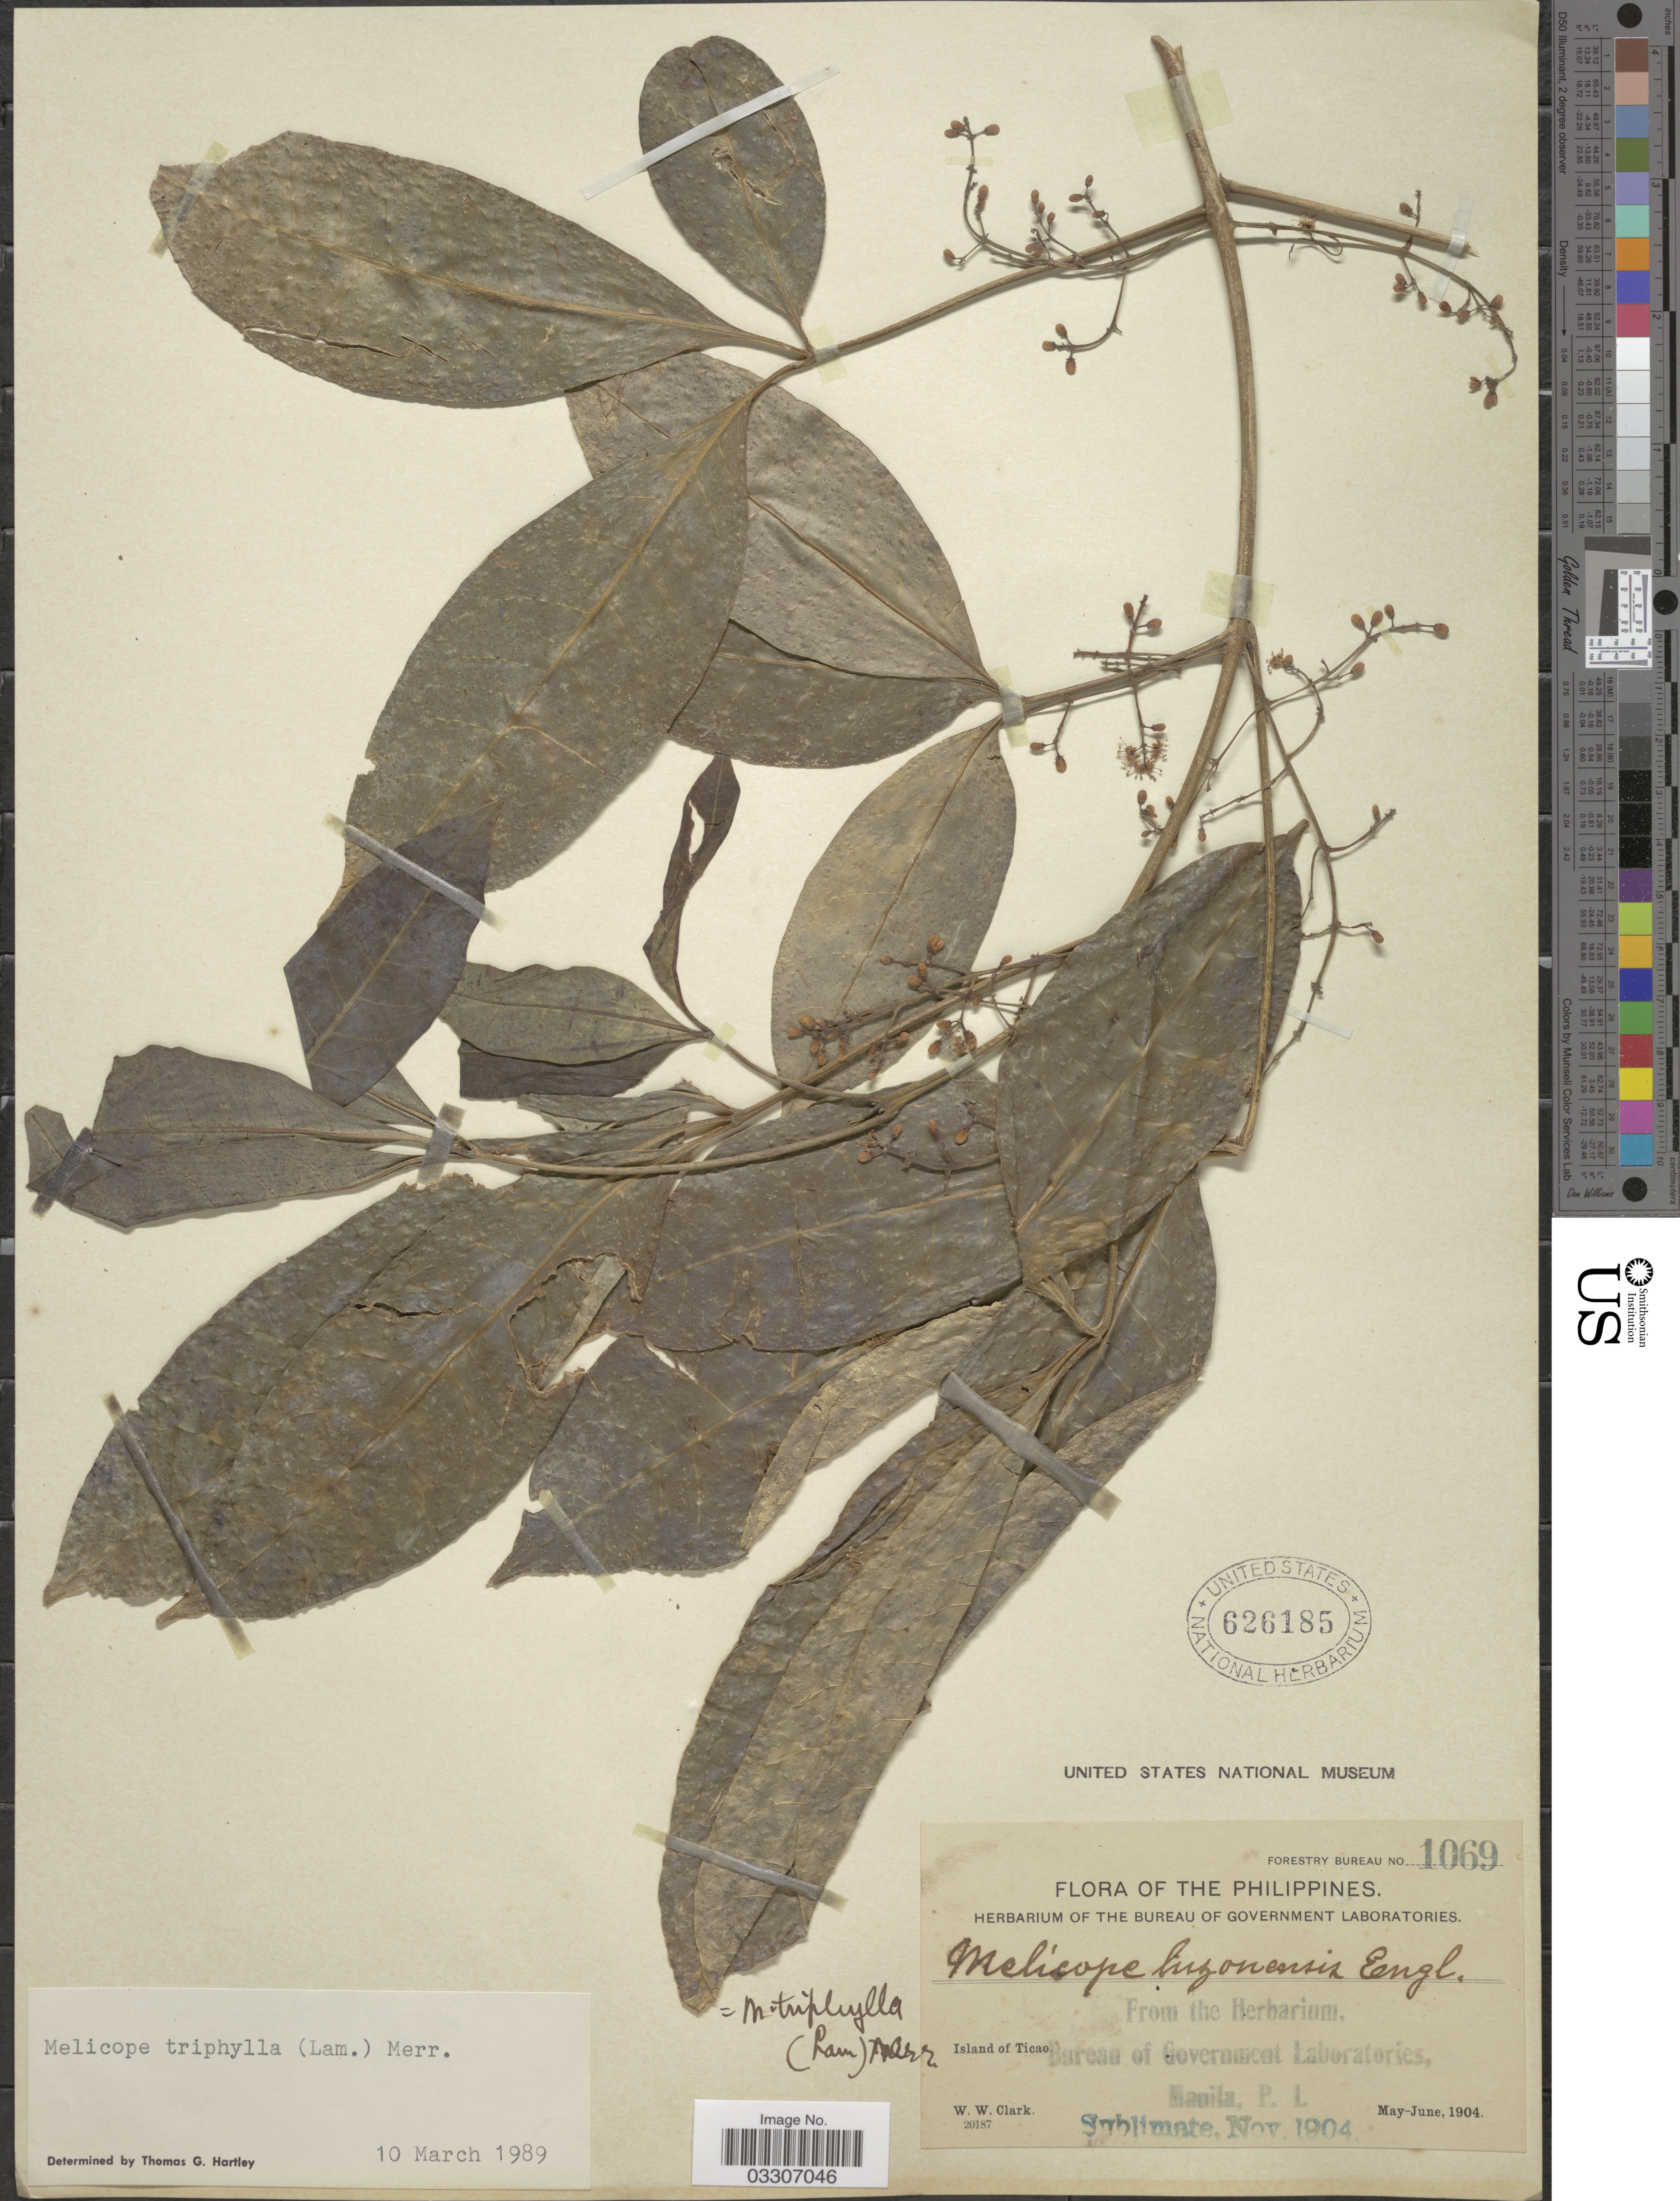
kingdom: Plantae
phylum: Tracheophyta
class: Magnoliopsida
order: Sapindales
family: Rutaceae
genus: Melicope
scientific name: Melicope triphylla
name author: (Lam.) Merr.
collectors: W. W. Clark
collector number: Forestry Bureau 1069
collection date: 1904-05/1904-06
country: Philippines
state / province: Bicol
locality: Island of Ticao.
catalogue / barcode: US 626185